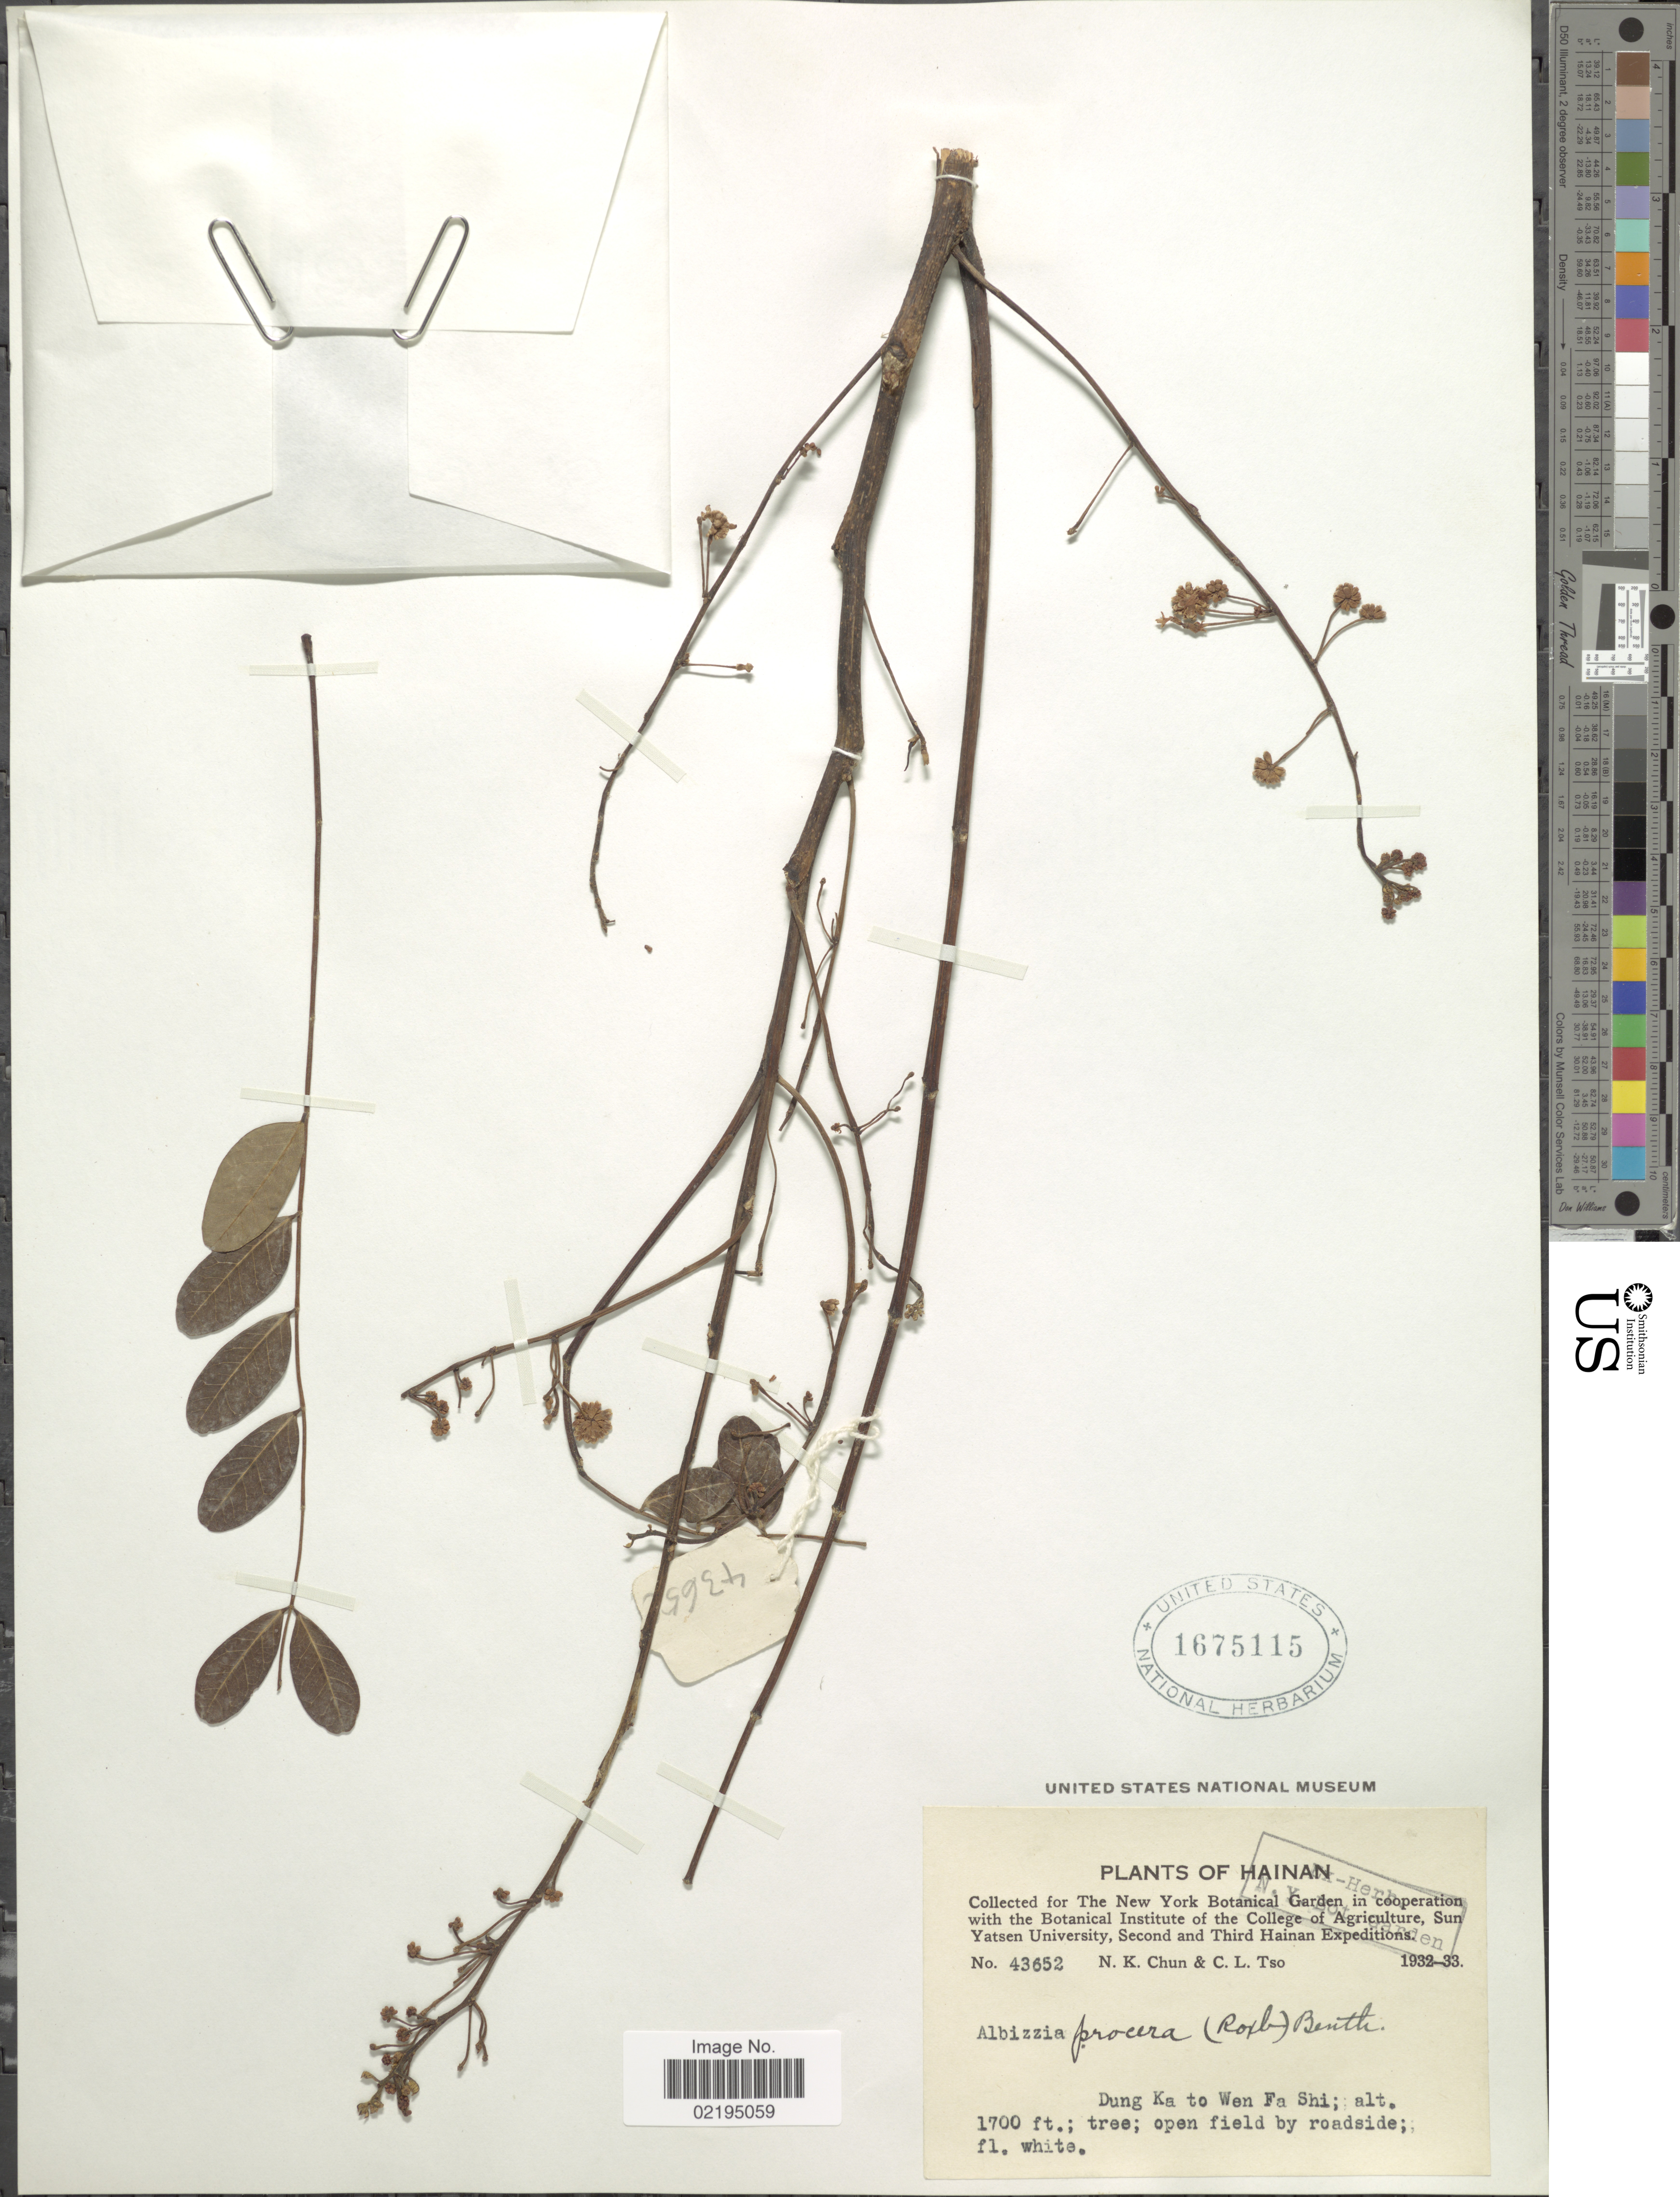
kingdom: Plantae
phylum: Tracheophyta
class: Magnoliopsida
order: Fabales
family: Fabaceae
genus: Albizia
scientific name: Albizia procera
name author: (Roxb.) Benth.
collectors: N. K. Chun & C. Tso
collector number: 43652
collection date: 1932/1933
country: China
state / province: Hainan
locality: Dung Ka to Wen Fa Shi, by roadside.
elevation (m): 518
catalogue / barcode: US 1675115